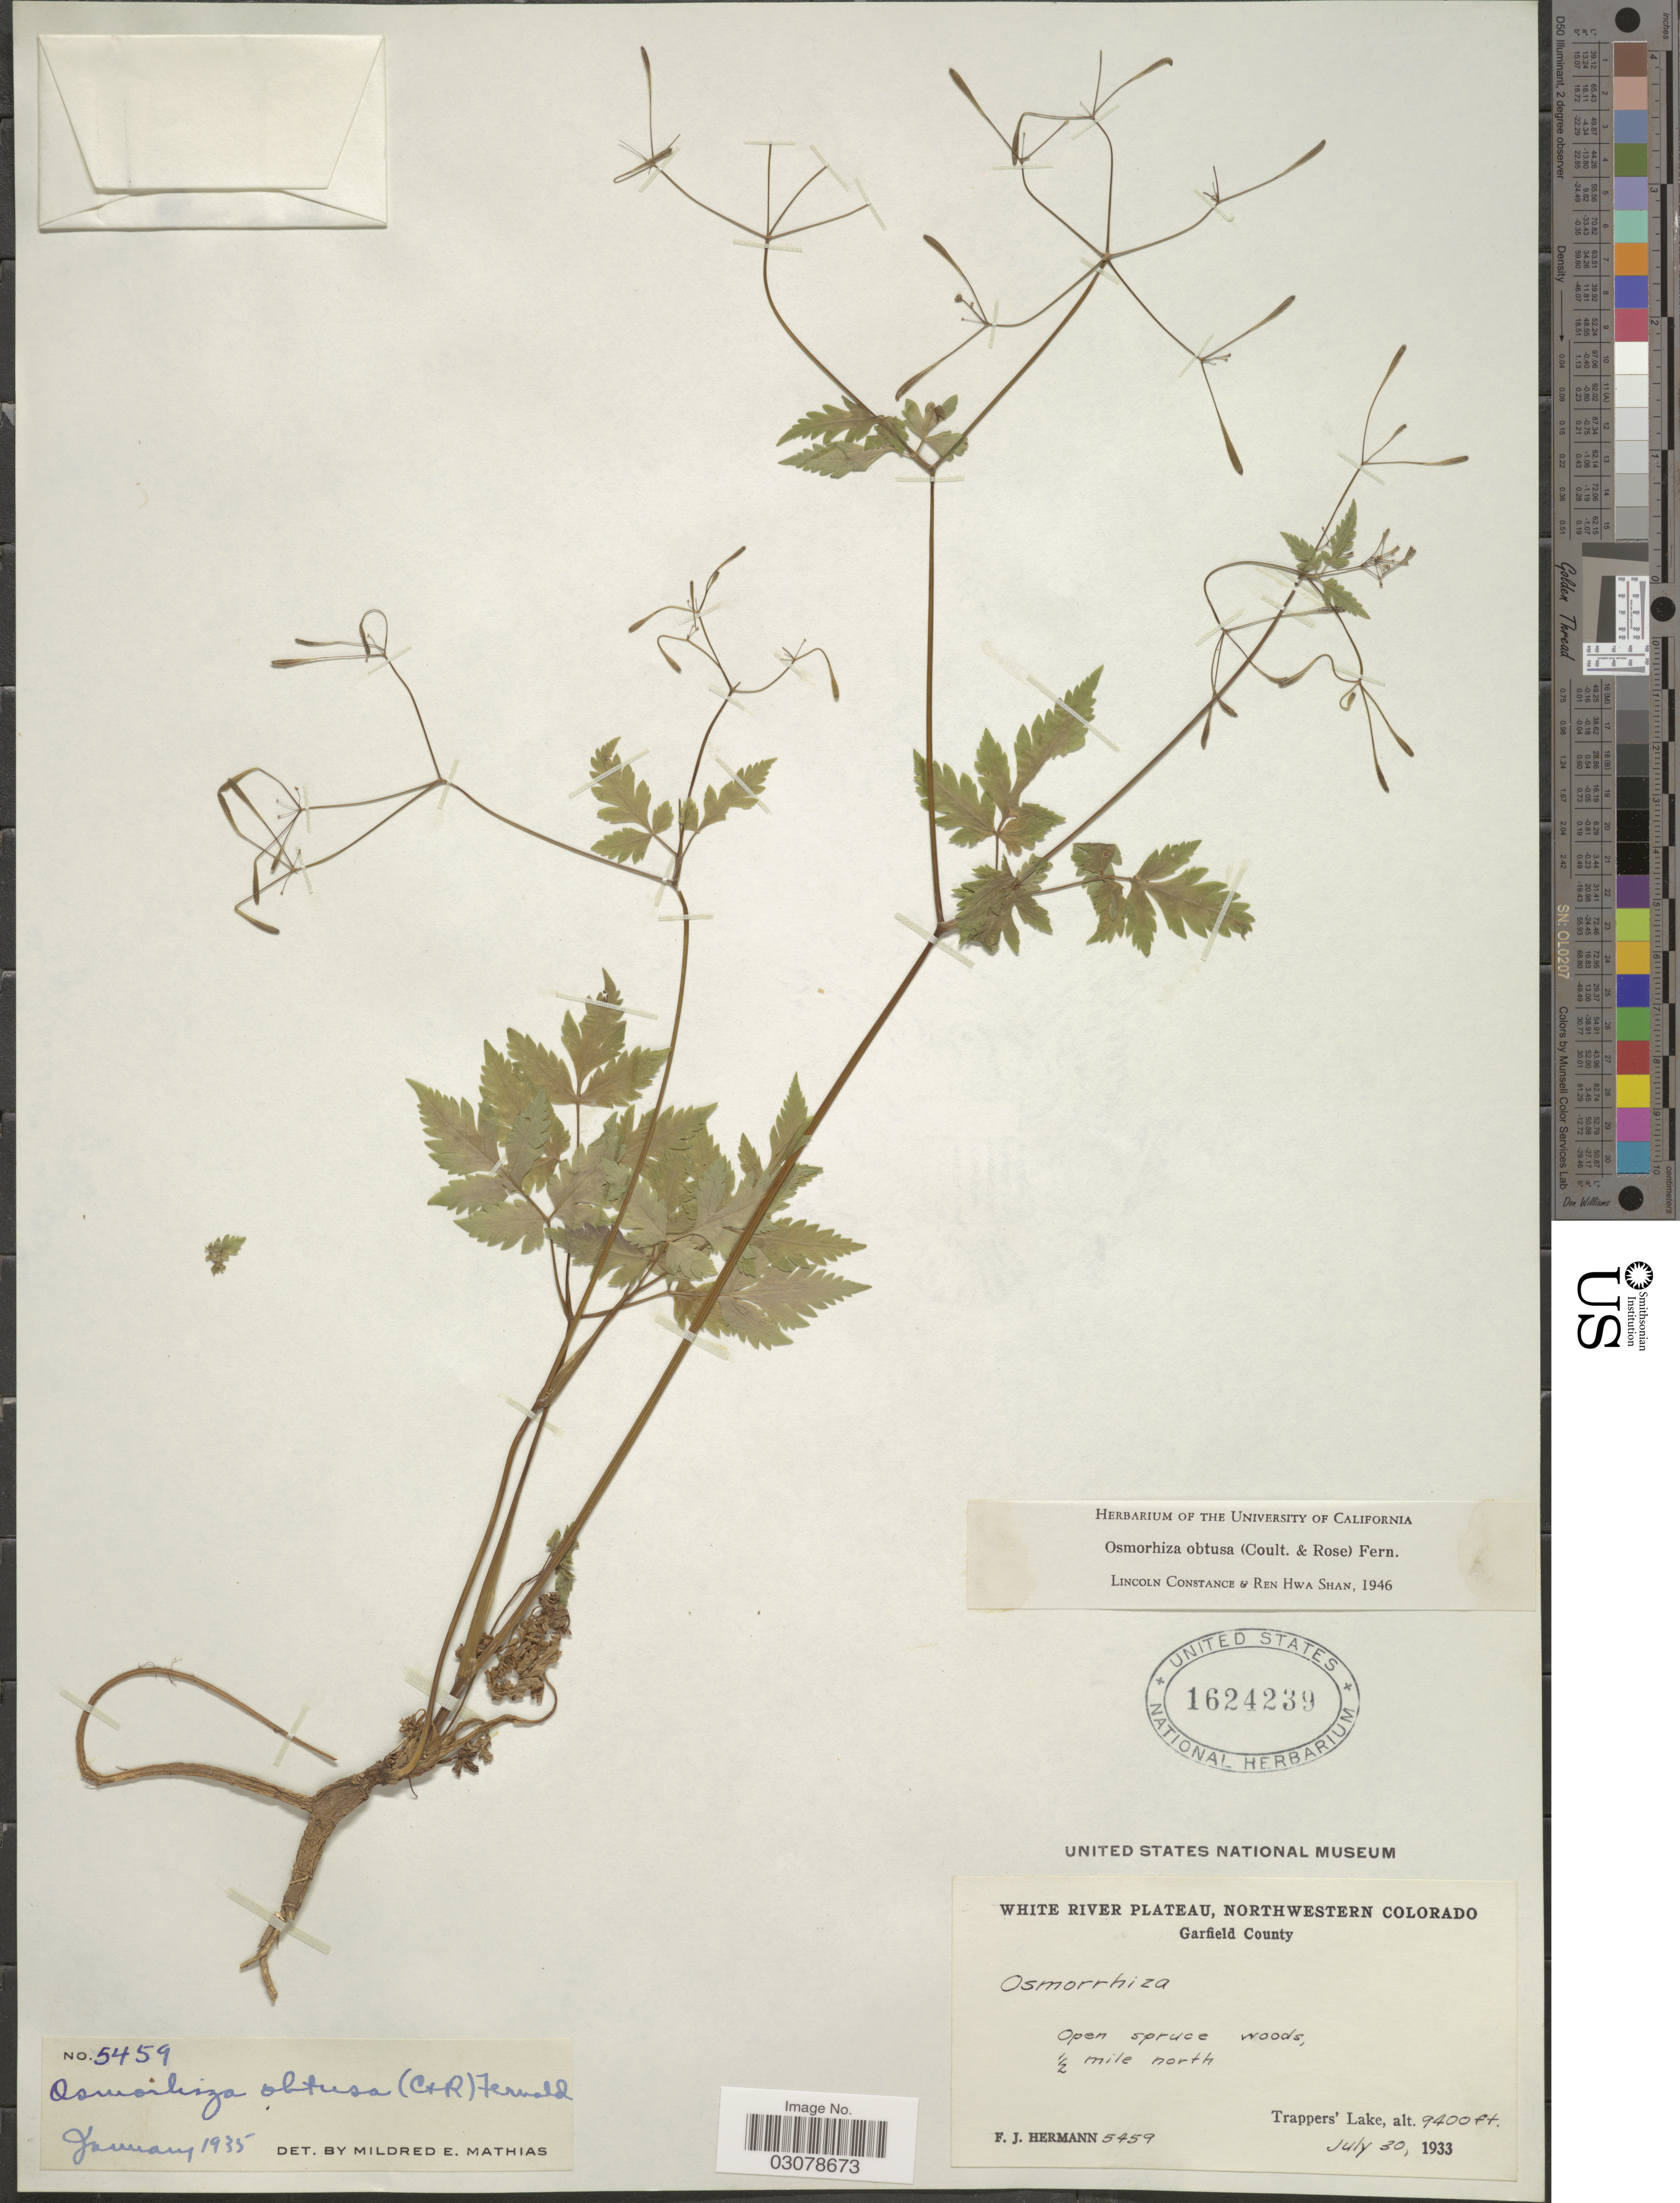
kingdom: Plantae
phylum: Tracheophyta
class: Magnoliopsida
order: Apiales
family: Apiaceae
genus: Osmorhiza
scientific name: Osmorhiza obtusa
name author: (J.M. Coult. & Rose) Fernald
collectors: F. J. Hermann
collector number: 5459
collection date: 1933-07-30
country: United States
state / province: Colorado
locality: White River Plateau, Northwestern Colorado, Garfield County, Open spruce woods ½ mile north Trapper's Lake.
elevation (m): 2865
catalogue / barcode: US 1624239